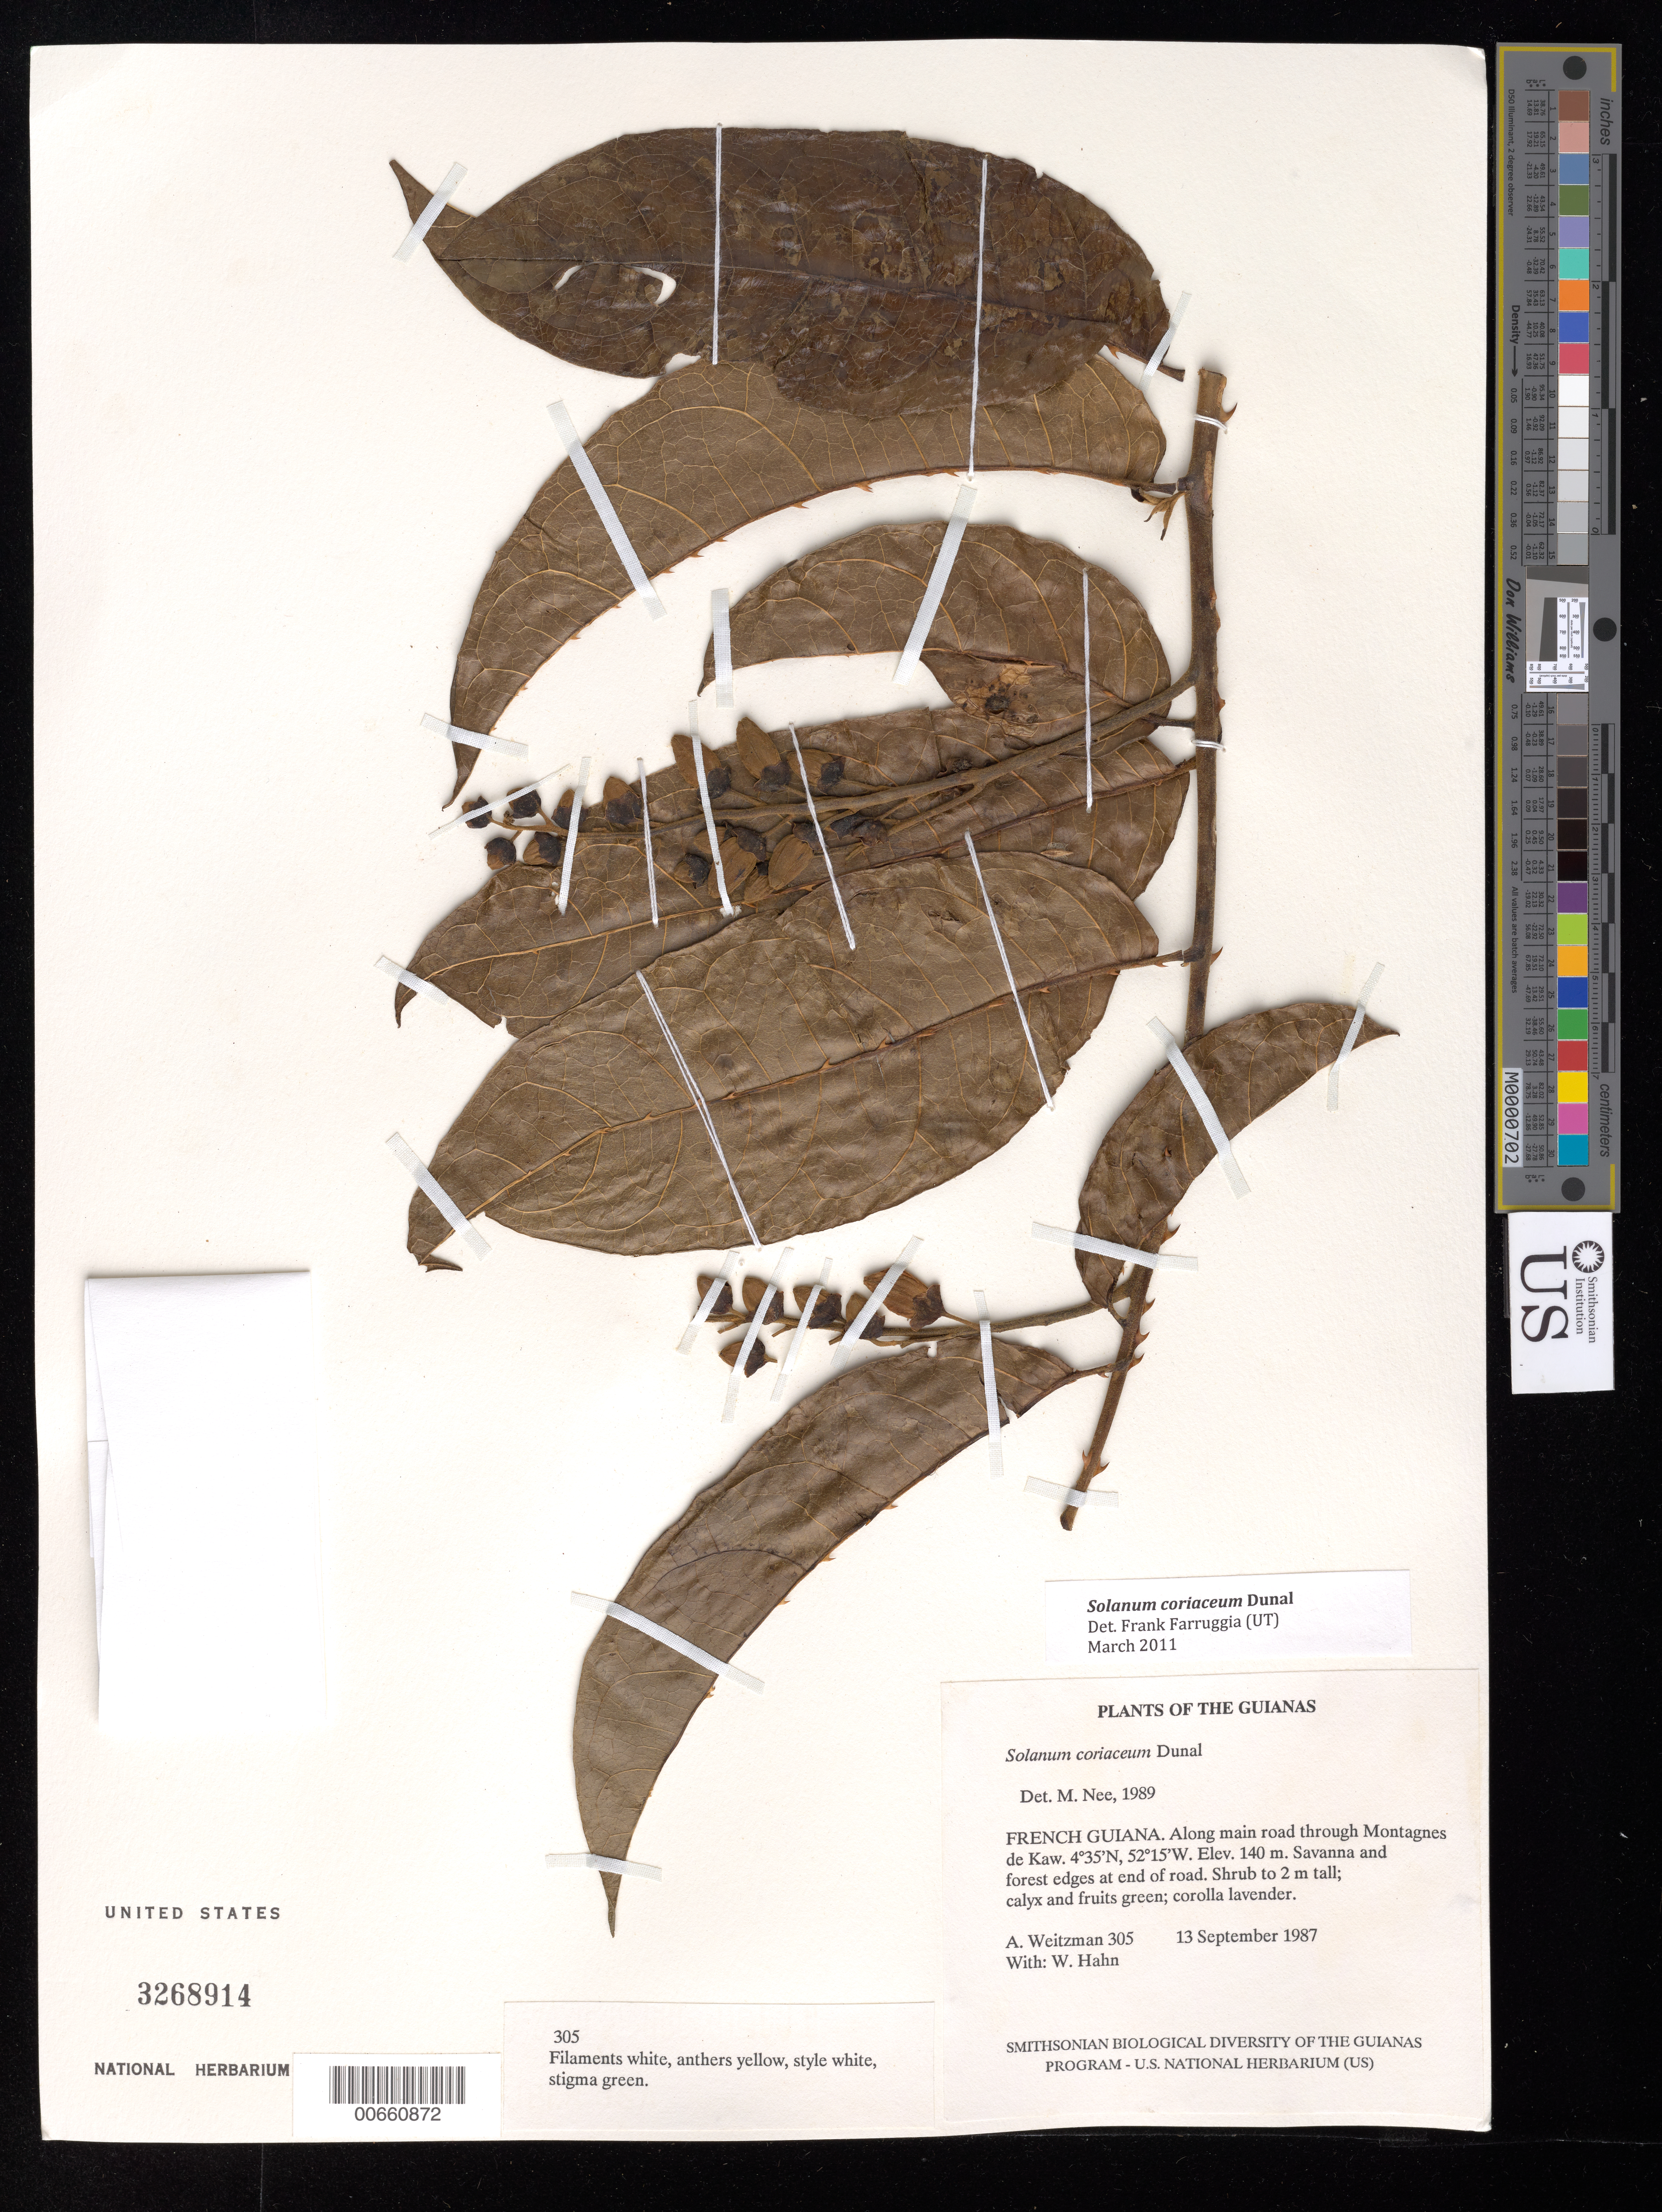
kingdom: Plantae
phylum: Tracheophyta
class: Magnoliopsida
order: Solanales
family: Solanaceae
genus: Solanum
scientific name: Solanum coriaceum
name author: Dunal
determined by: Nee, Michael H.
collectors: A. L. Weitzman & W. Hahn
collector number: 305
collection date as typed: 9 Sep 1987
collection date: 1987-09-09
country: French Guiana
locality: Along main road through Montagnes de Kaw. At end of road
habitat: Savanna and forest edges.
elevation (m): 140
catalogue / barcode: US 3268914